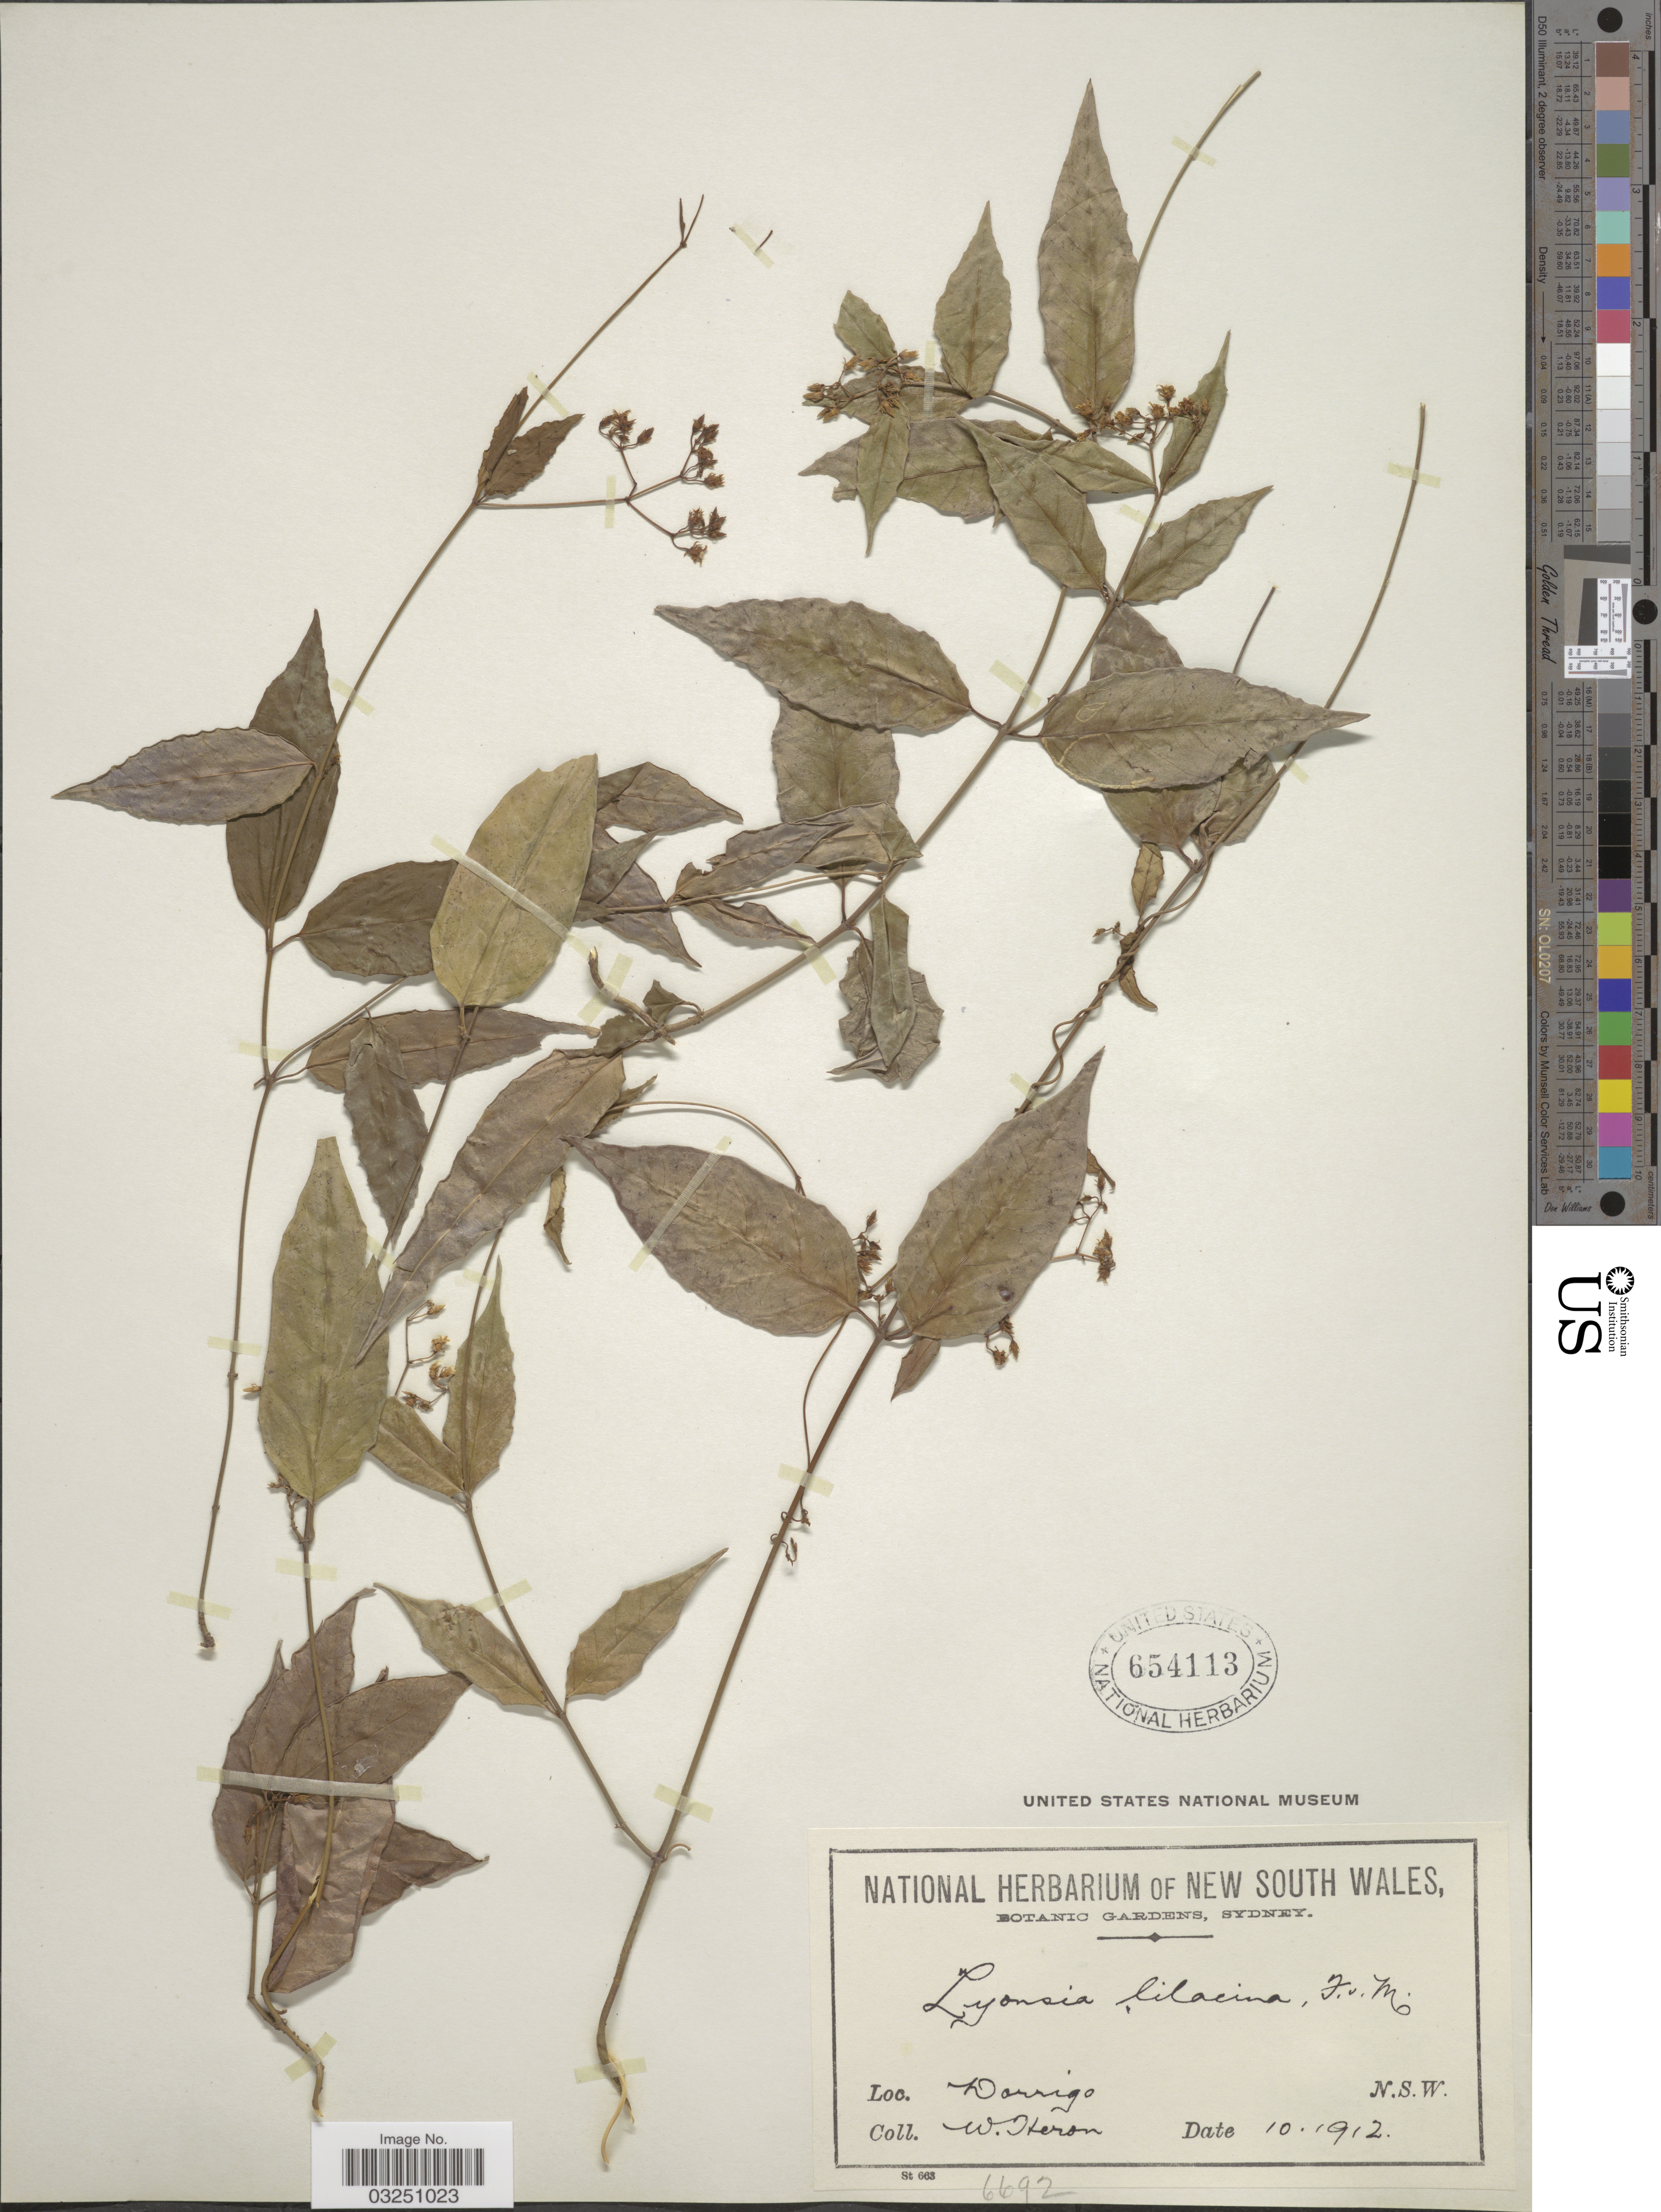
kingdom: Plantae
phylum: Tracheophyta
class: Magnoliopsida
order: Myrtales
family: Lythraceae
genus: Parsonsia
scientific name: Parsonsia lilacina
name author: F. Muell.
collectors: W. Heron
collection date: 1912-10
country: Australia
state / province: New South Wales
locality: Darrigo.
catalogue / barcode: US 654113